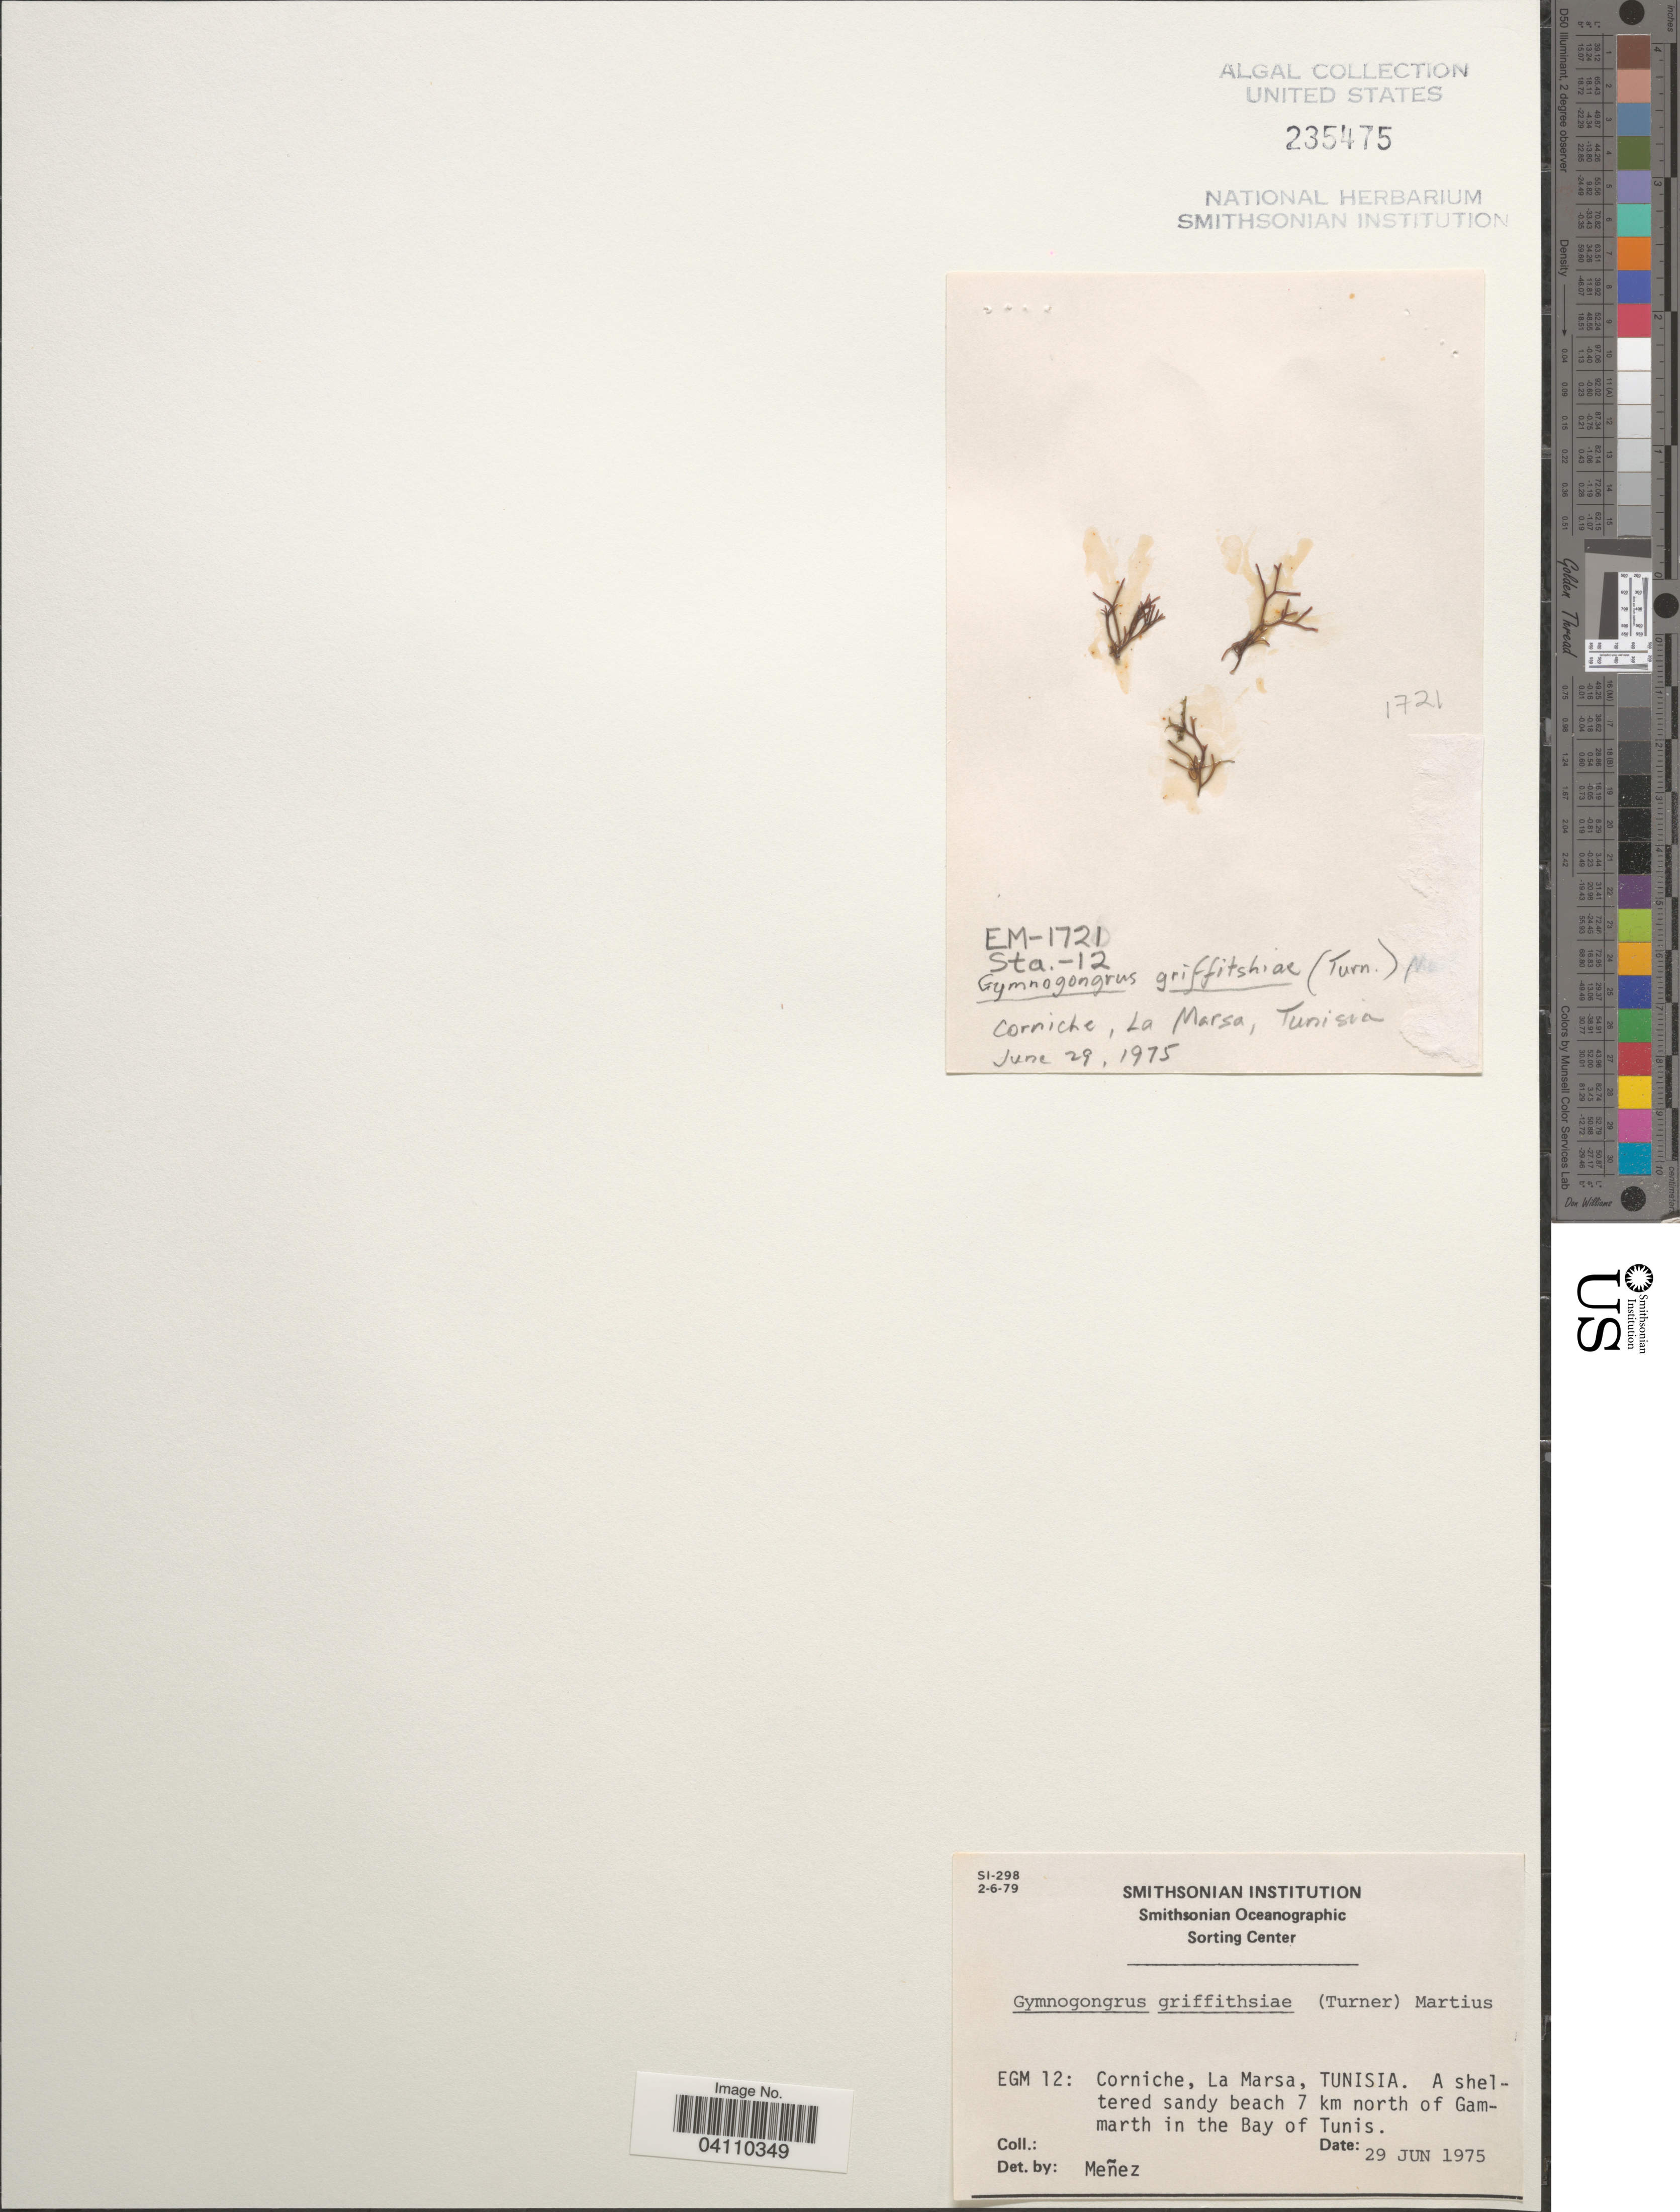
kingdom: Plantae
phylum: Rhodophyta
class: Florideophyceae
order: Gigartinales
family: Phyllophoraceae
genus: Gymnogongrus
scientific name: Gymnogongrus griffithsiae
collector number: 1721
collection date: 1975-06-29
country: Tunisia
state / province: Tunis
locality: EGM 12: Corniche, La Marsa. Beach 7 km north of Gammarth in the Bay of Tunis.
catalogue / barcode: US 235475